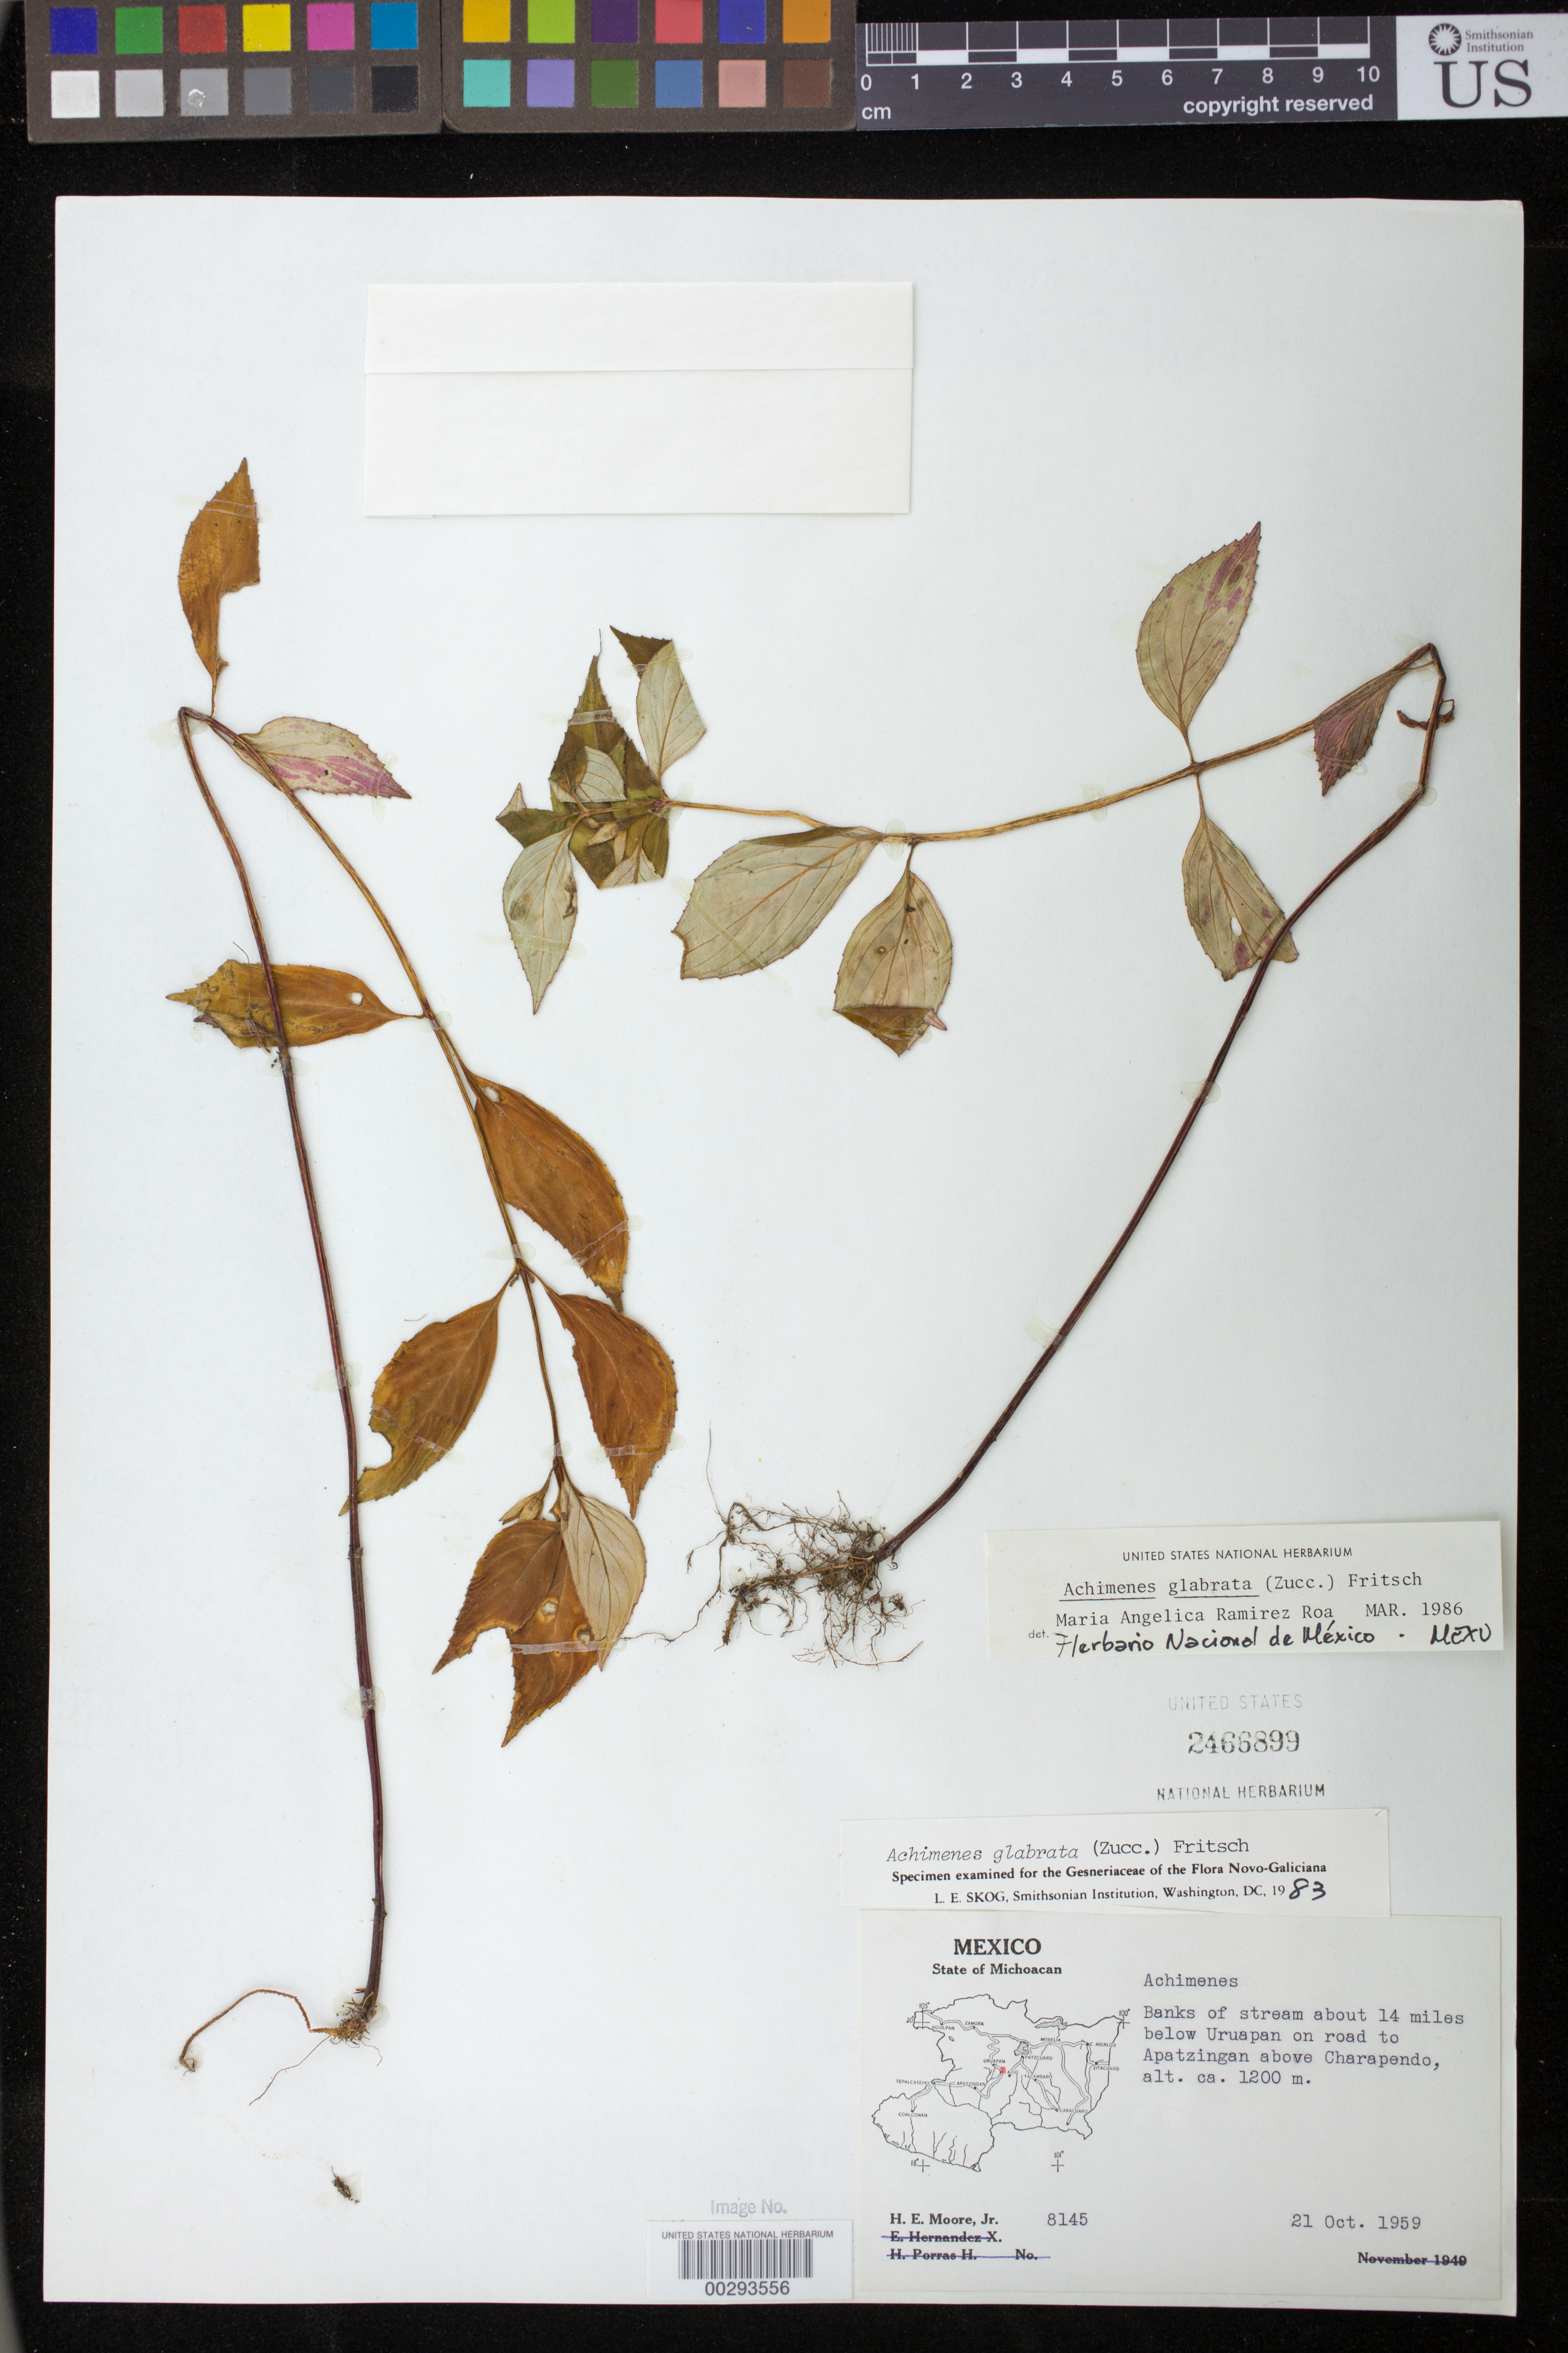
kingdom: Plantae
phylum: Tracheophyta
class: Magnoliopsida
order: Lamiales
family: Gesneriaceae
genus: Achimenes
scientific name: Achimenes glabrata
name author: (Zucc.) Fritsch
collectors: H. E. Moore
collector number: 8145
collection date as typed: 21 Oct 1959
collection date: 1959-10-21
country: Mexico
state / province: Michoacan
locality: About 14 mi below Uruapan on road to Apatzingan above Charapendo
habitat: Banks of stream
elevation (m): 1200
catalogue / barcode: US 2466899